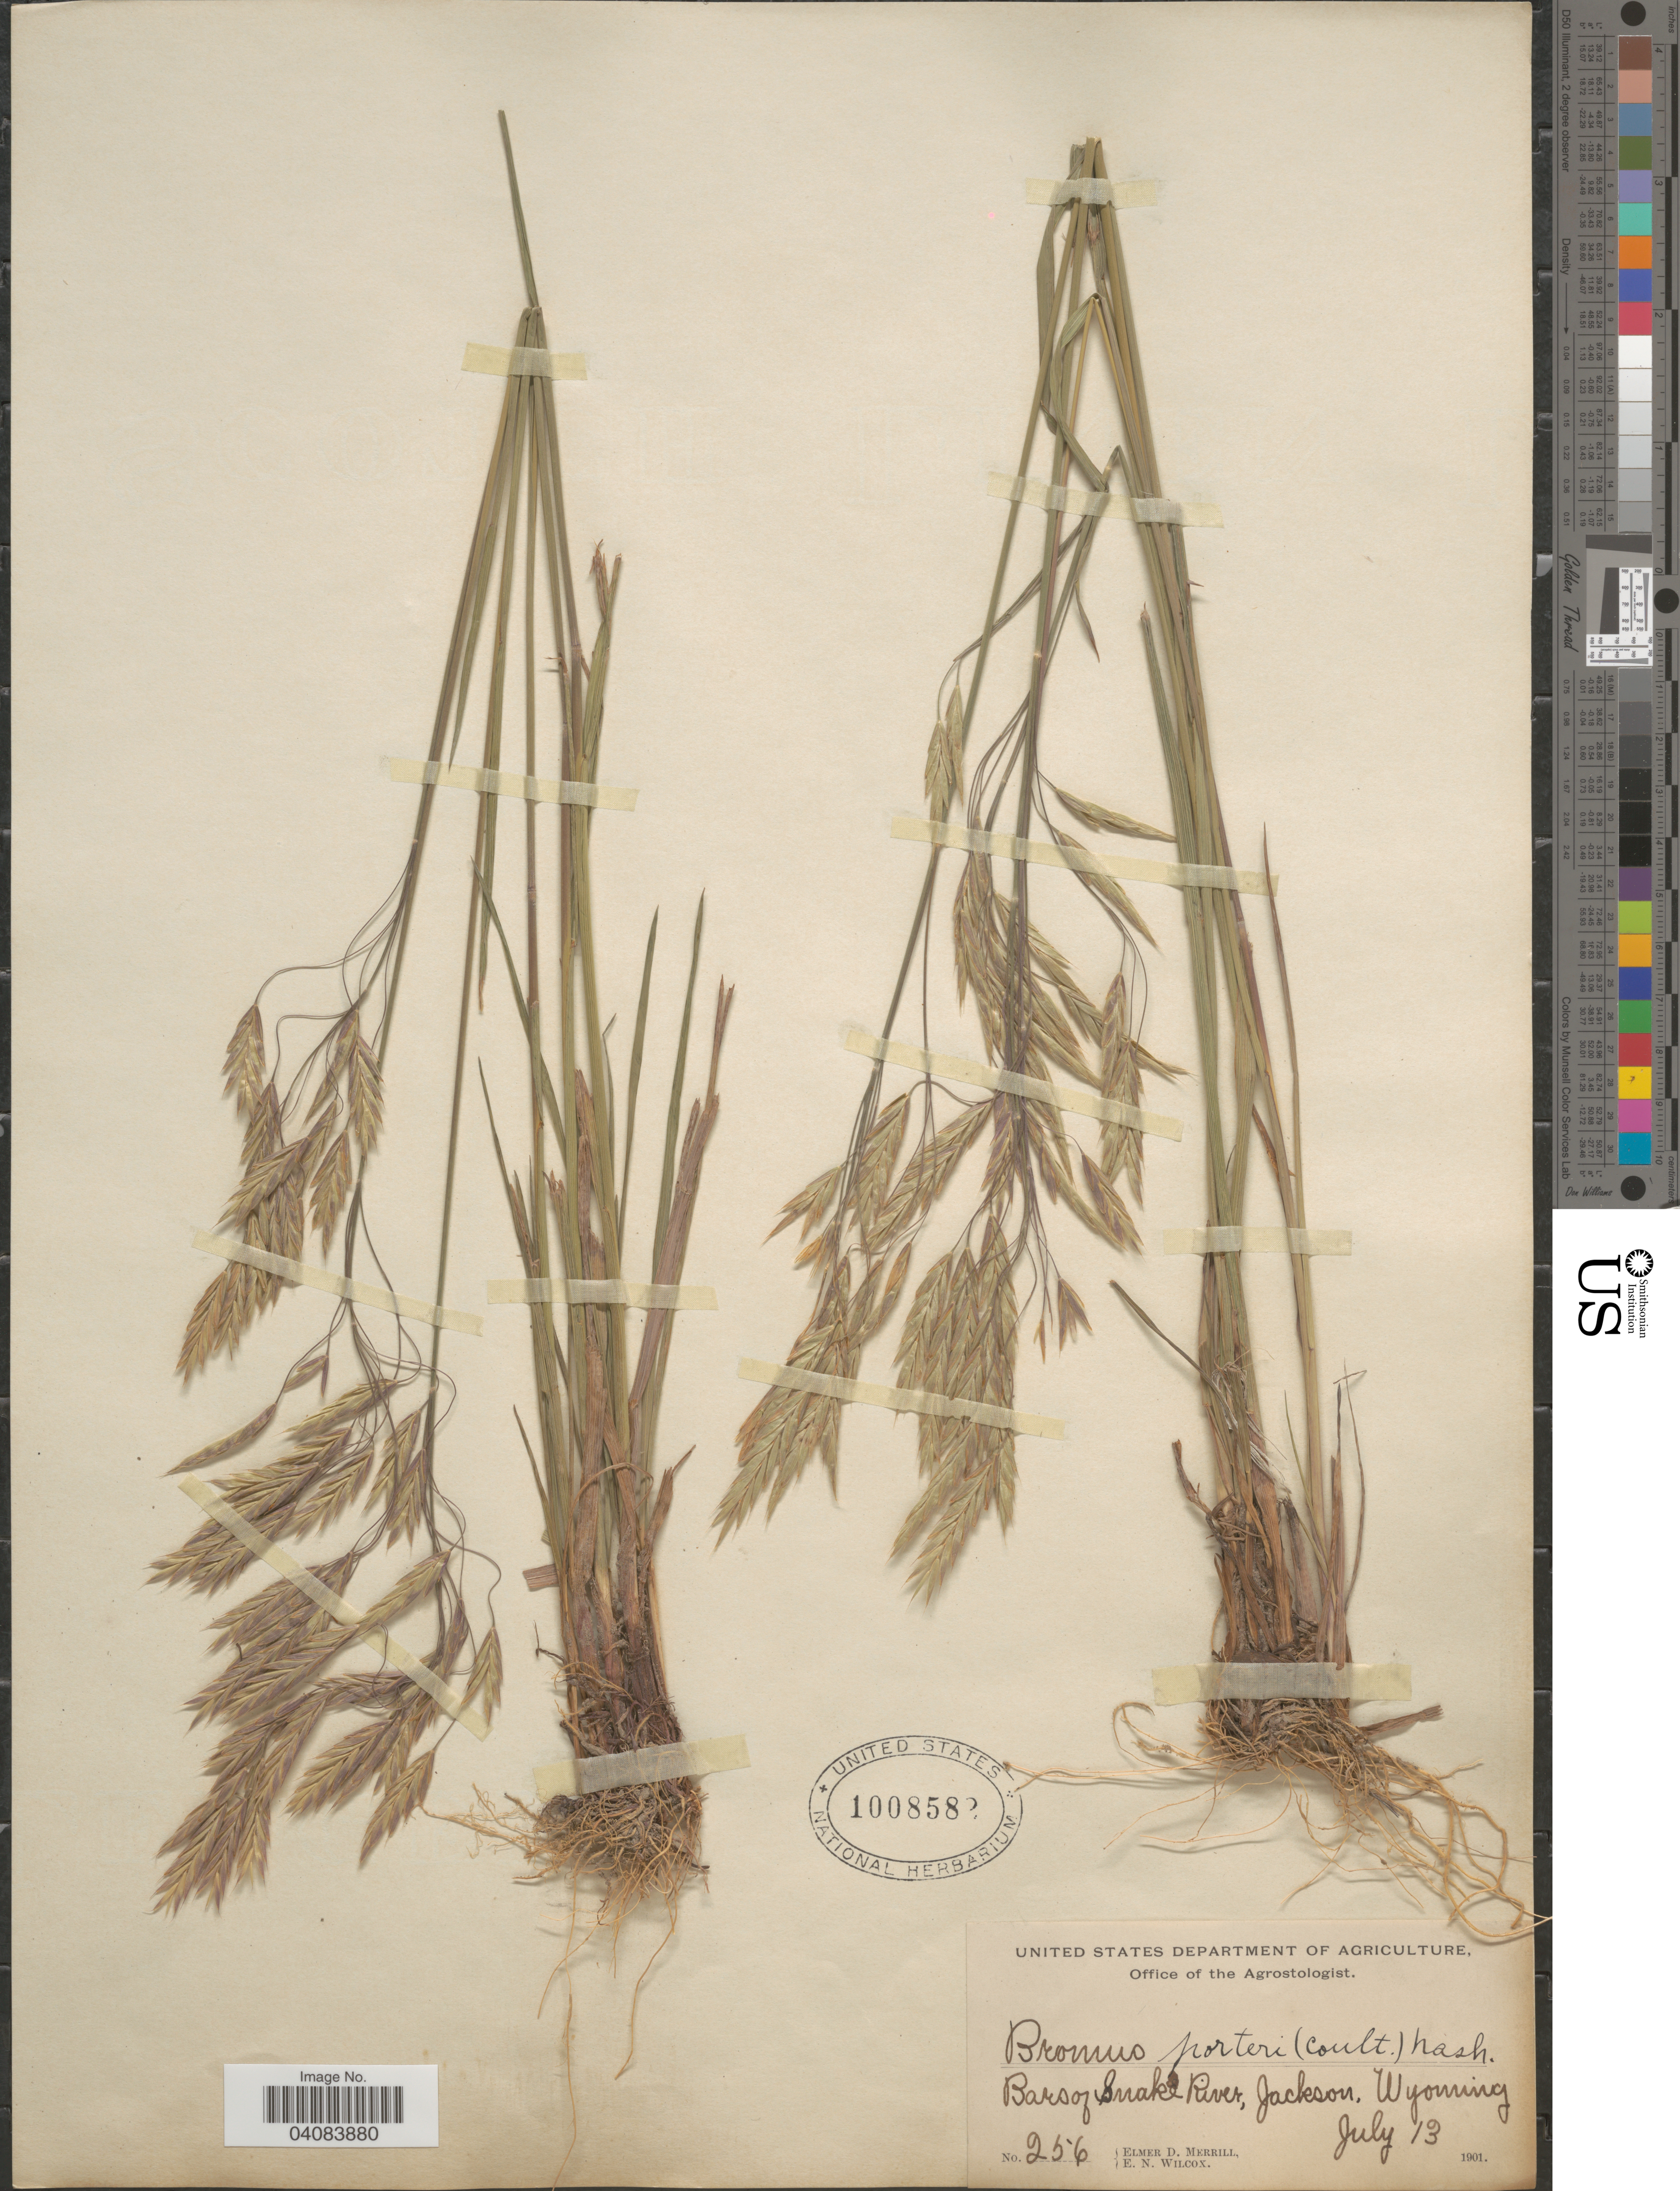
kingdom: Plantae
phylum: Tracheophyta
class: Liliopsida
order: Poales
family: Poaceae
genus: Bromus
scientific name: Bromus porteri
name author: (J.M. Coult.) Nash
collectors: E. D. Merrill & E. Wilcox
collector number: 256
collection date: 1901-07-13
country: United States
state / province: Wyoming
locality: Bars of Snake River, Jackson.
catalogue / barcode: US 1008582